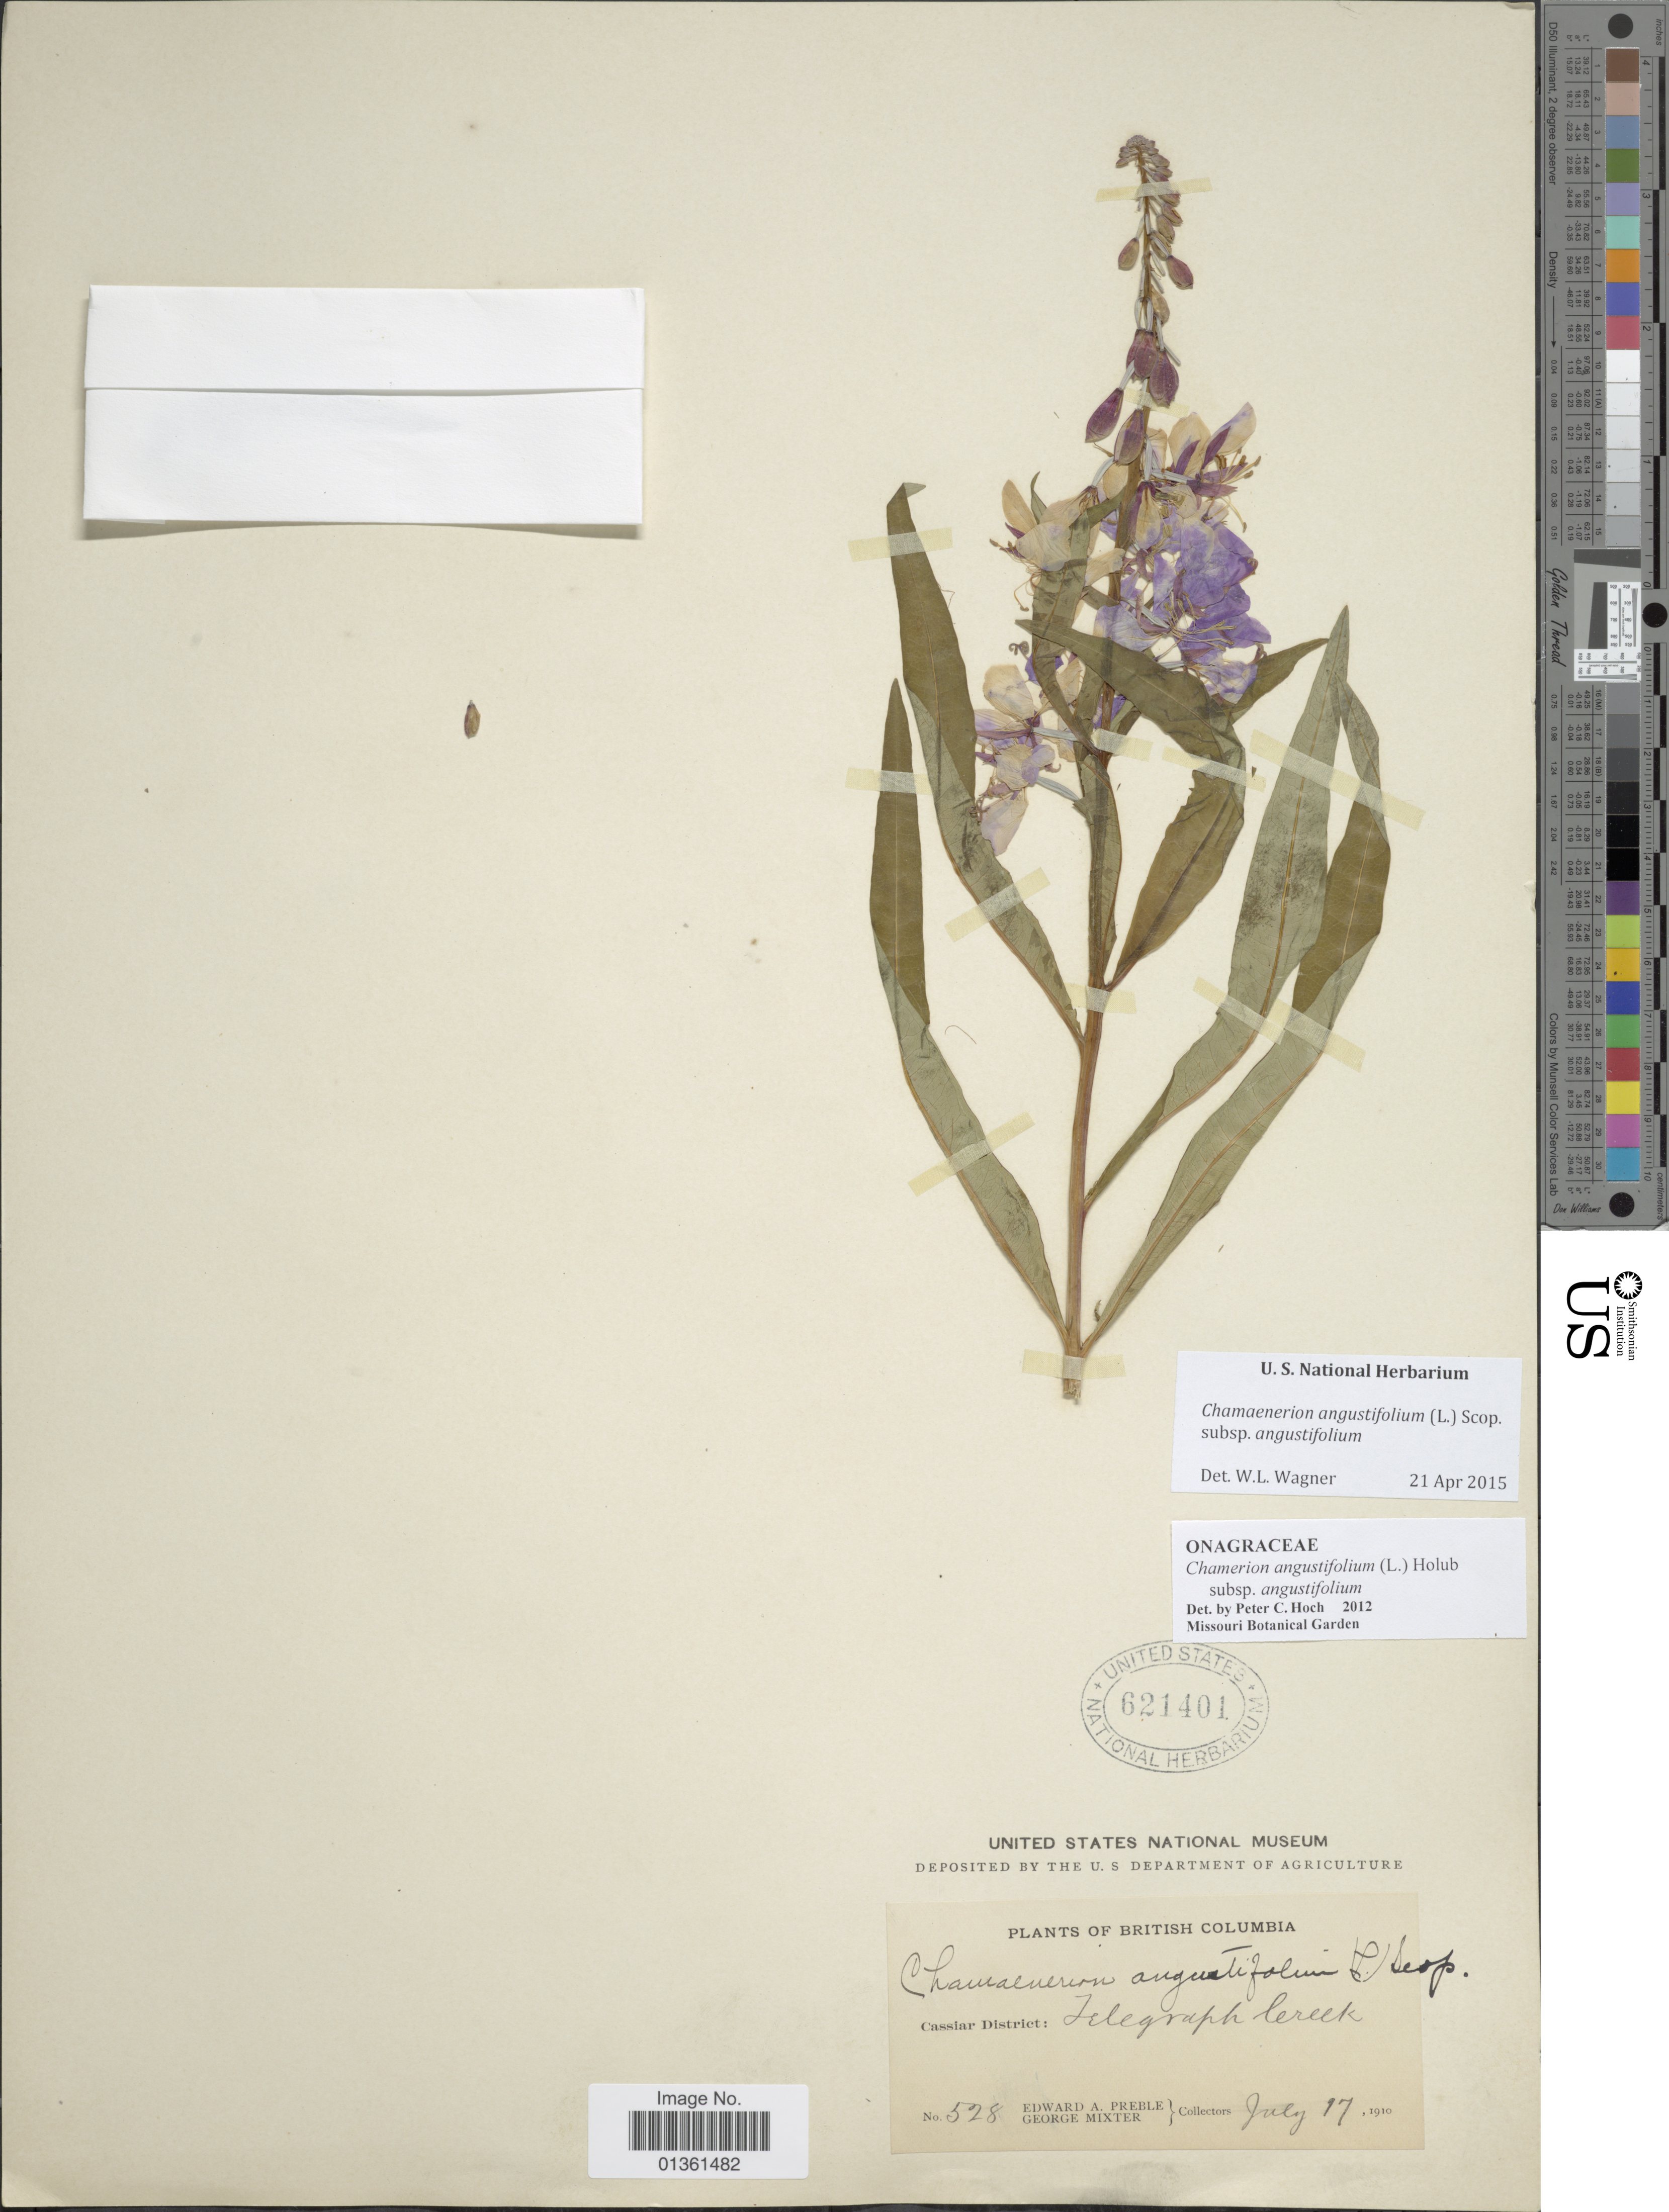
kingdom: Plantae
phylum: Tracheophyta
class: Magnoliopsida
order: Myrtales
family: Onagraceae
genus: Chamaenerion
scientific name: Chamaenerion angustifolium subsp. angustifolium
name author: (L.) Scop.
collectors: E. Preble & G. Mixter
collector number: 528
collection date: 1910-07-17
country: Canada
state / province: British Columbia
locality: Cassiar District: Telegraph Creek.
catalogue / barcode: US 621401